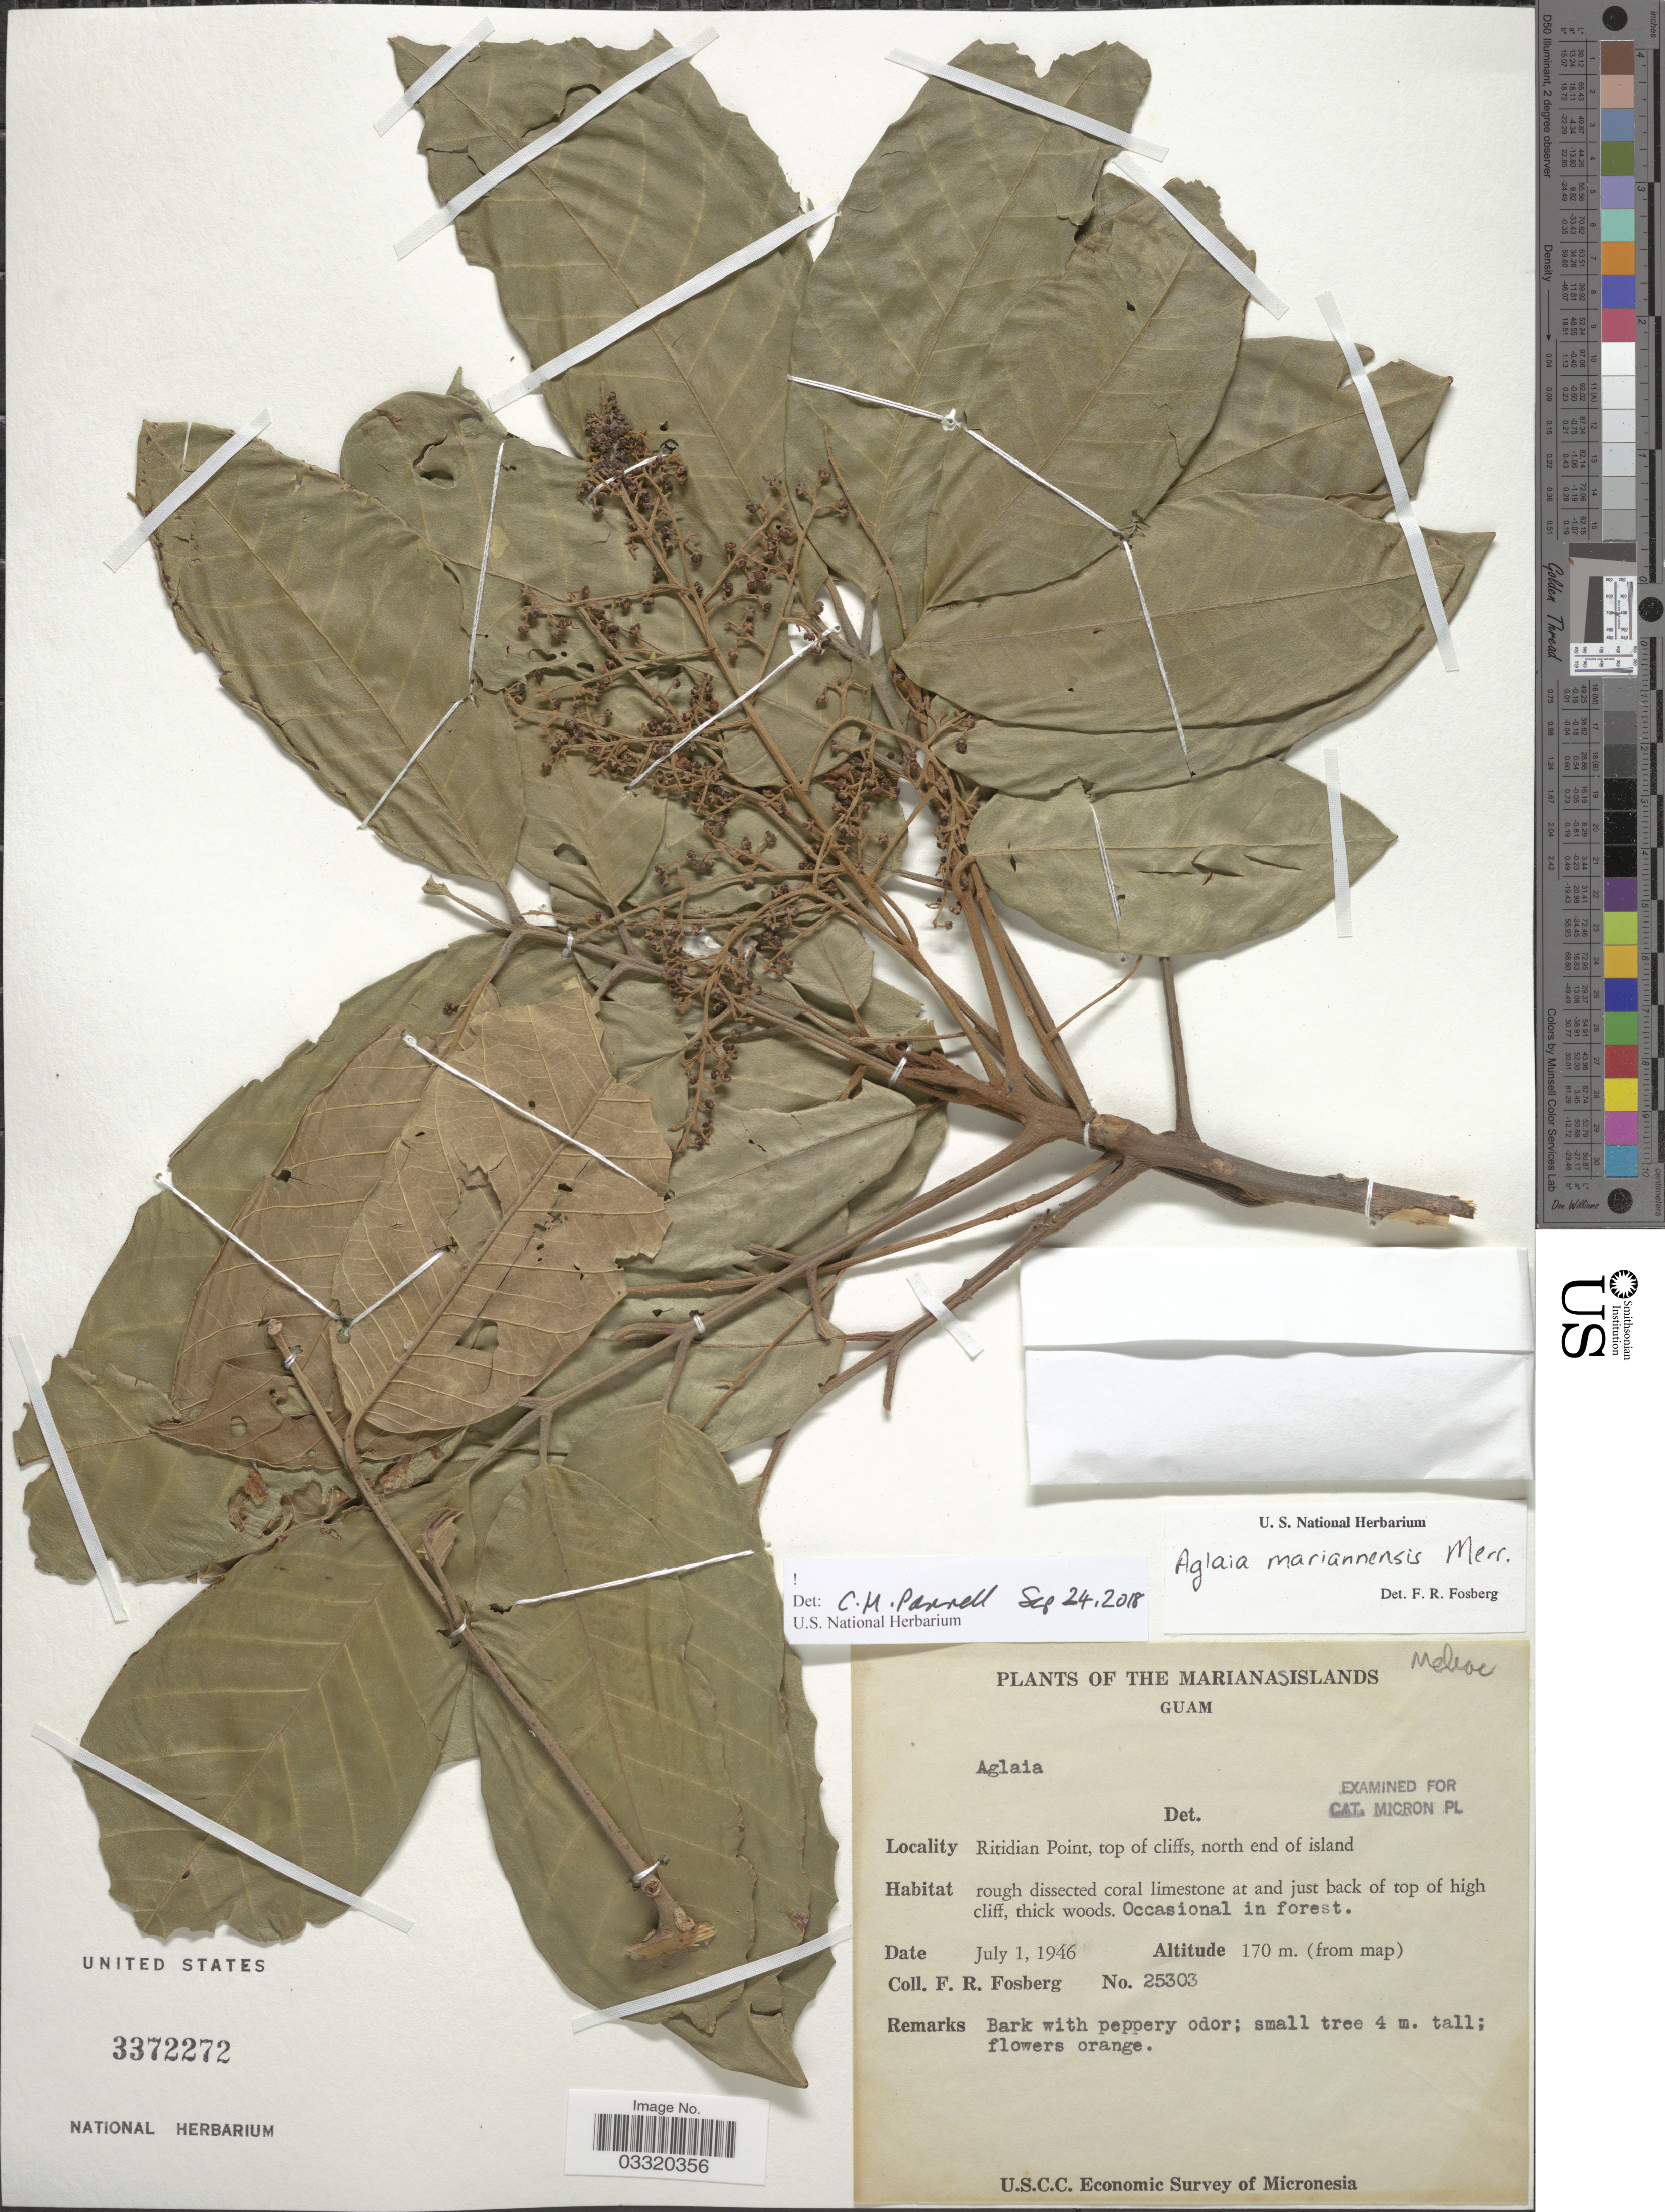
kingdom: Plantae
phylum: Tracheophyta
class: Magnoliopsida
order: Sapindales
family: Meliaceae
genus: Aglaia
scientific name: Aglaia mariannensis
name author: Merr.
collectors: F. R. Fosberg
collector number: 25303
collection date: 1946-07-01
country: Guam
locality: Marianas Island. Ritidian Point, top of cliffs, north end of island.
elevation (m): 170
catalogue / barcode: US 3372272